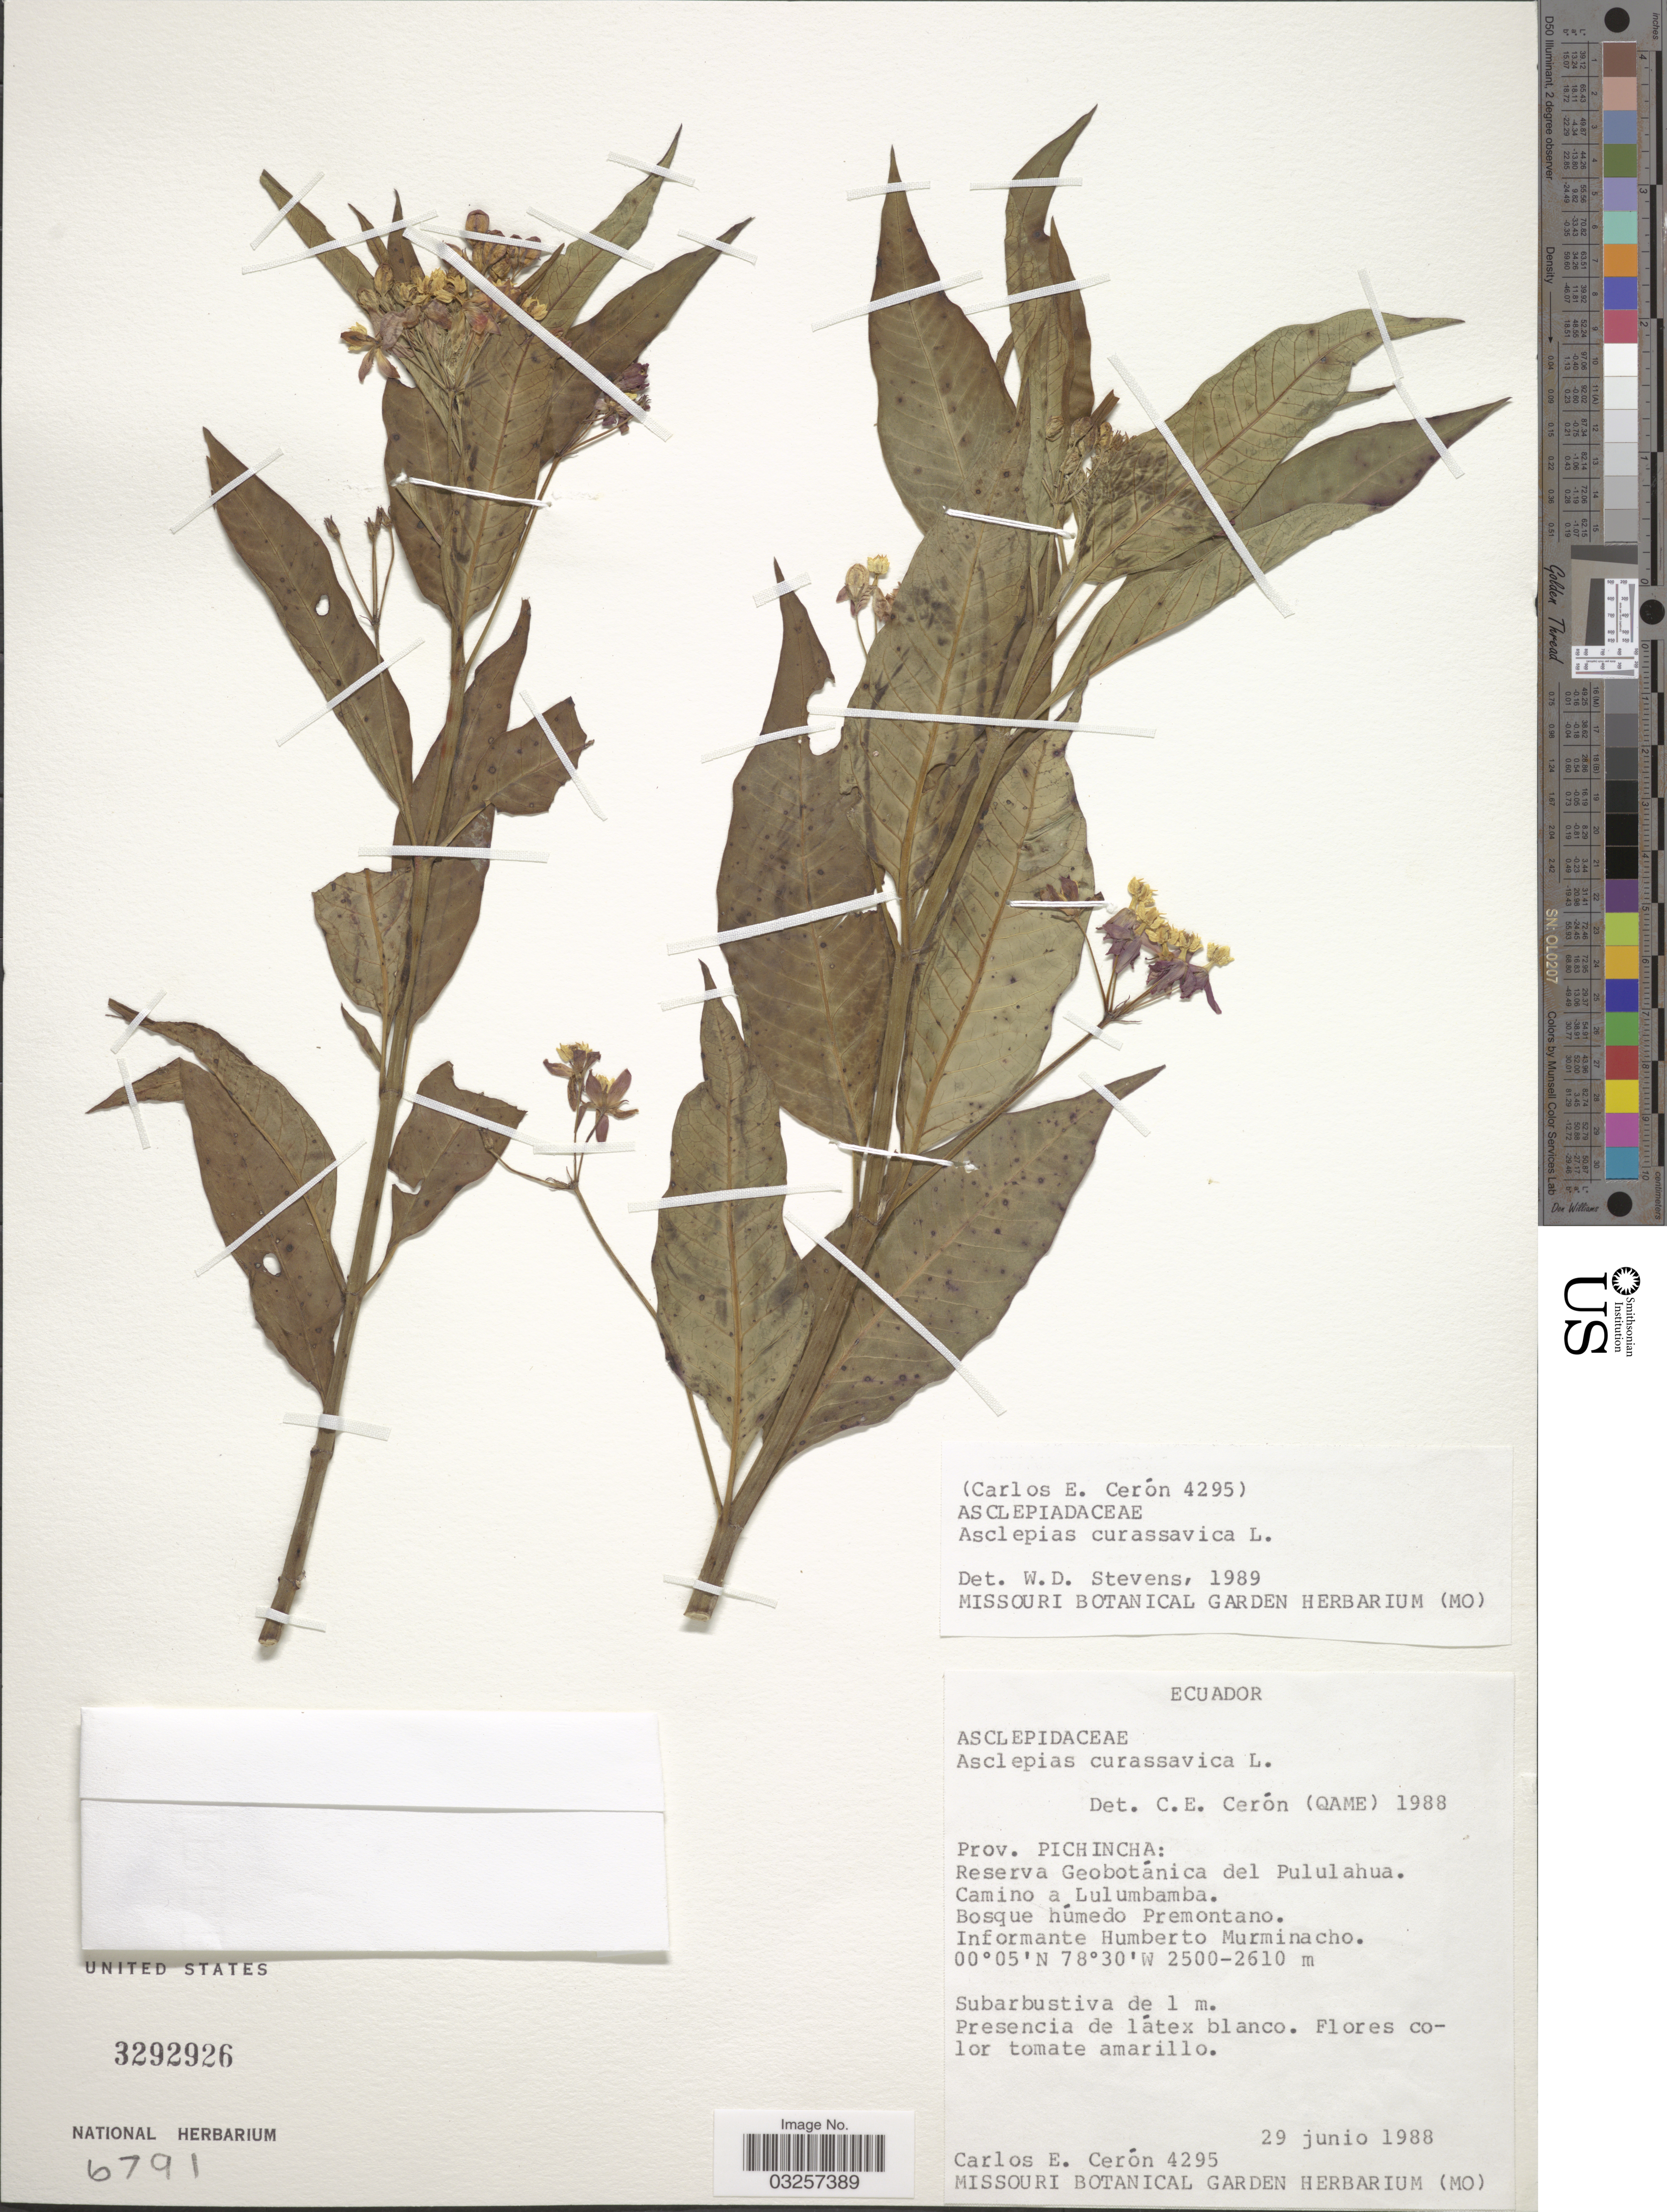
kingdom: Plantae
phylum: Tracheophyta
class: Magnoliopsida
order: Gentianales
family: Apocynaceae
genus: Asclepias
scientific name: Asclepias curassavica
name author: L.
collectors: C. E. Cerón M.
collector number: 4295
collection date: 1988-06-29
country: Ecuador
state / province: Pichincha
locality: Prov. Pichincha: Reserva Geobotánica del Pululaha. Camino a Lulumbamba. Bosque húmedo Premontano. Informante Humberto Murminacho.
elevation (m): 2500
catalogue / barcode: US 3292926